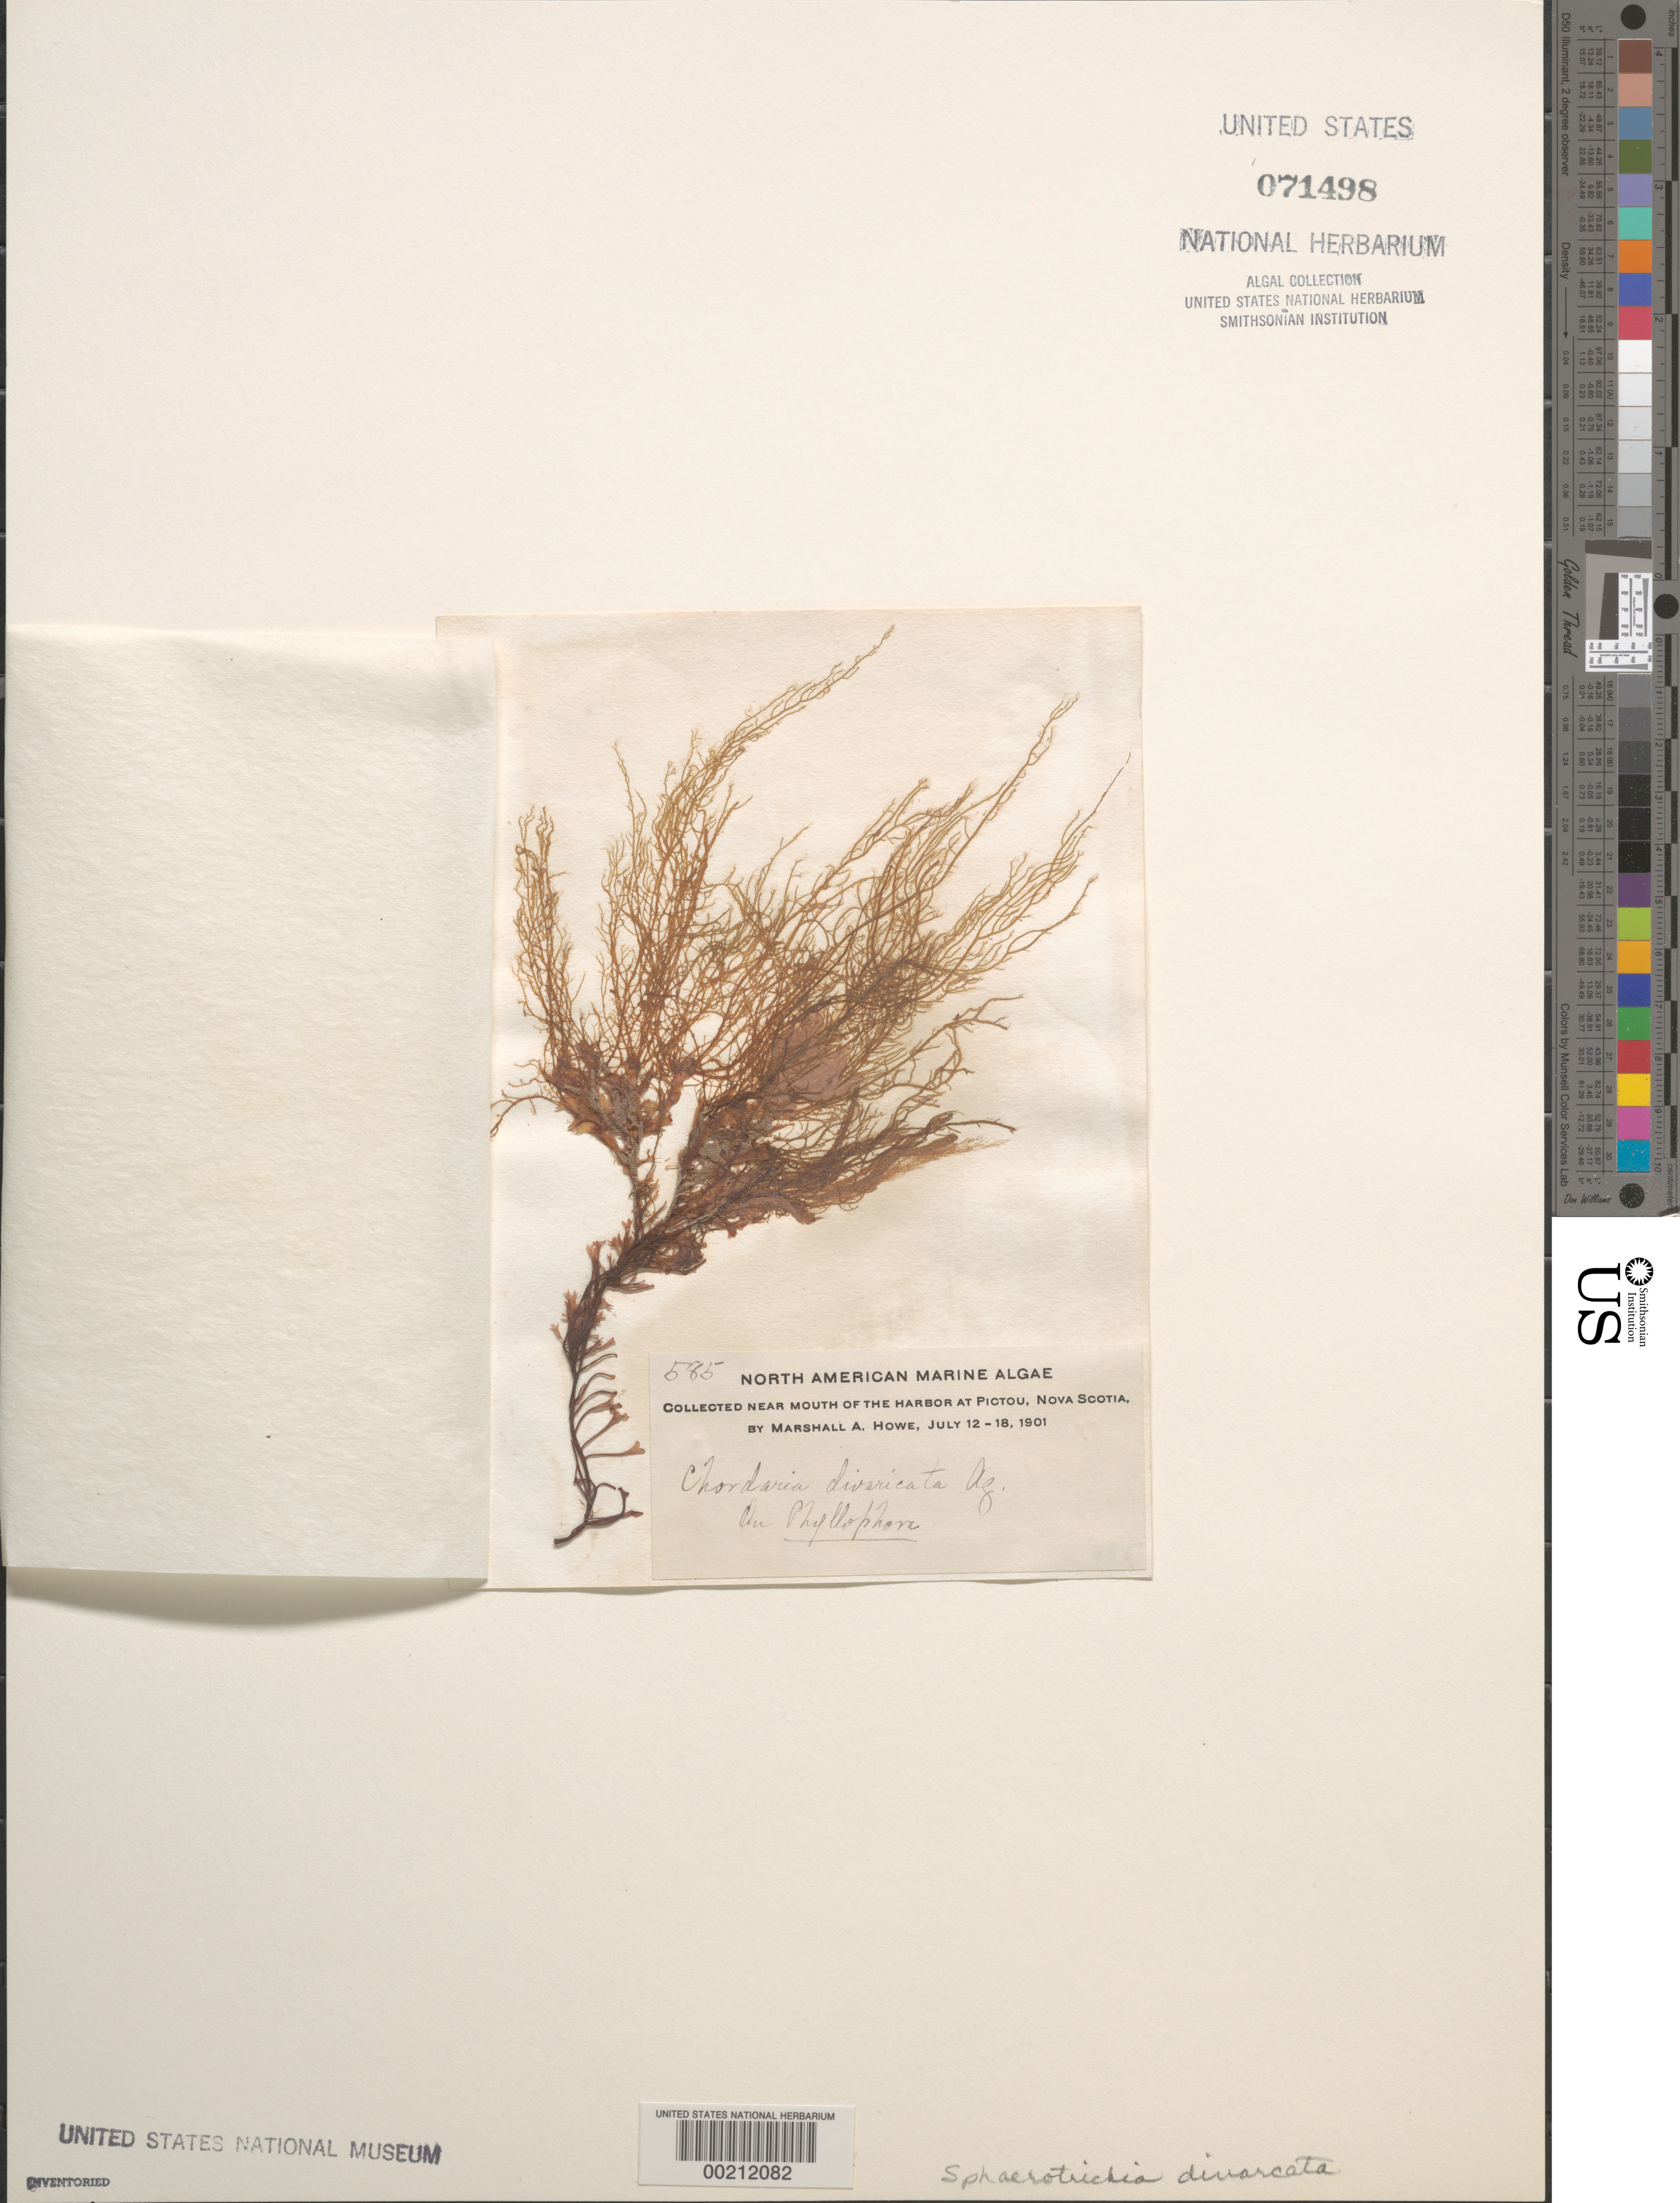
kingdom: Chromista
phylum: Ochrophyta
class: Phaeophyceae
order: Ectocarpales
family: Chordariaceae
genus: Sphaerotrichia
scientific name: Sphaerotrichia divaricata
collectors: M. A. Howe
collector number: MAH 585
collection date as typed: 12 Jul 1901 TO 18 Jul 1901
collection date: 1901-07-12/1901-07-18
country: Canada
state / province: Nova Scotia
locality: Near pictou harbor mouth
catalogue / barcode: US 71498